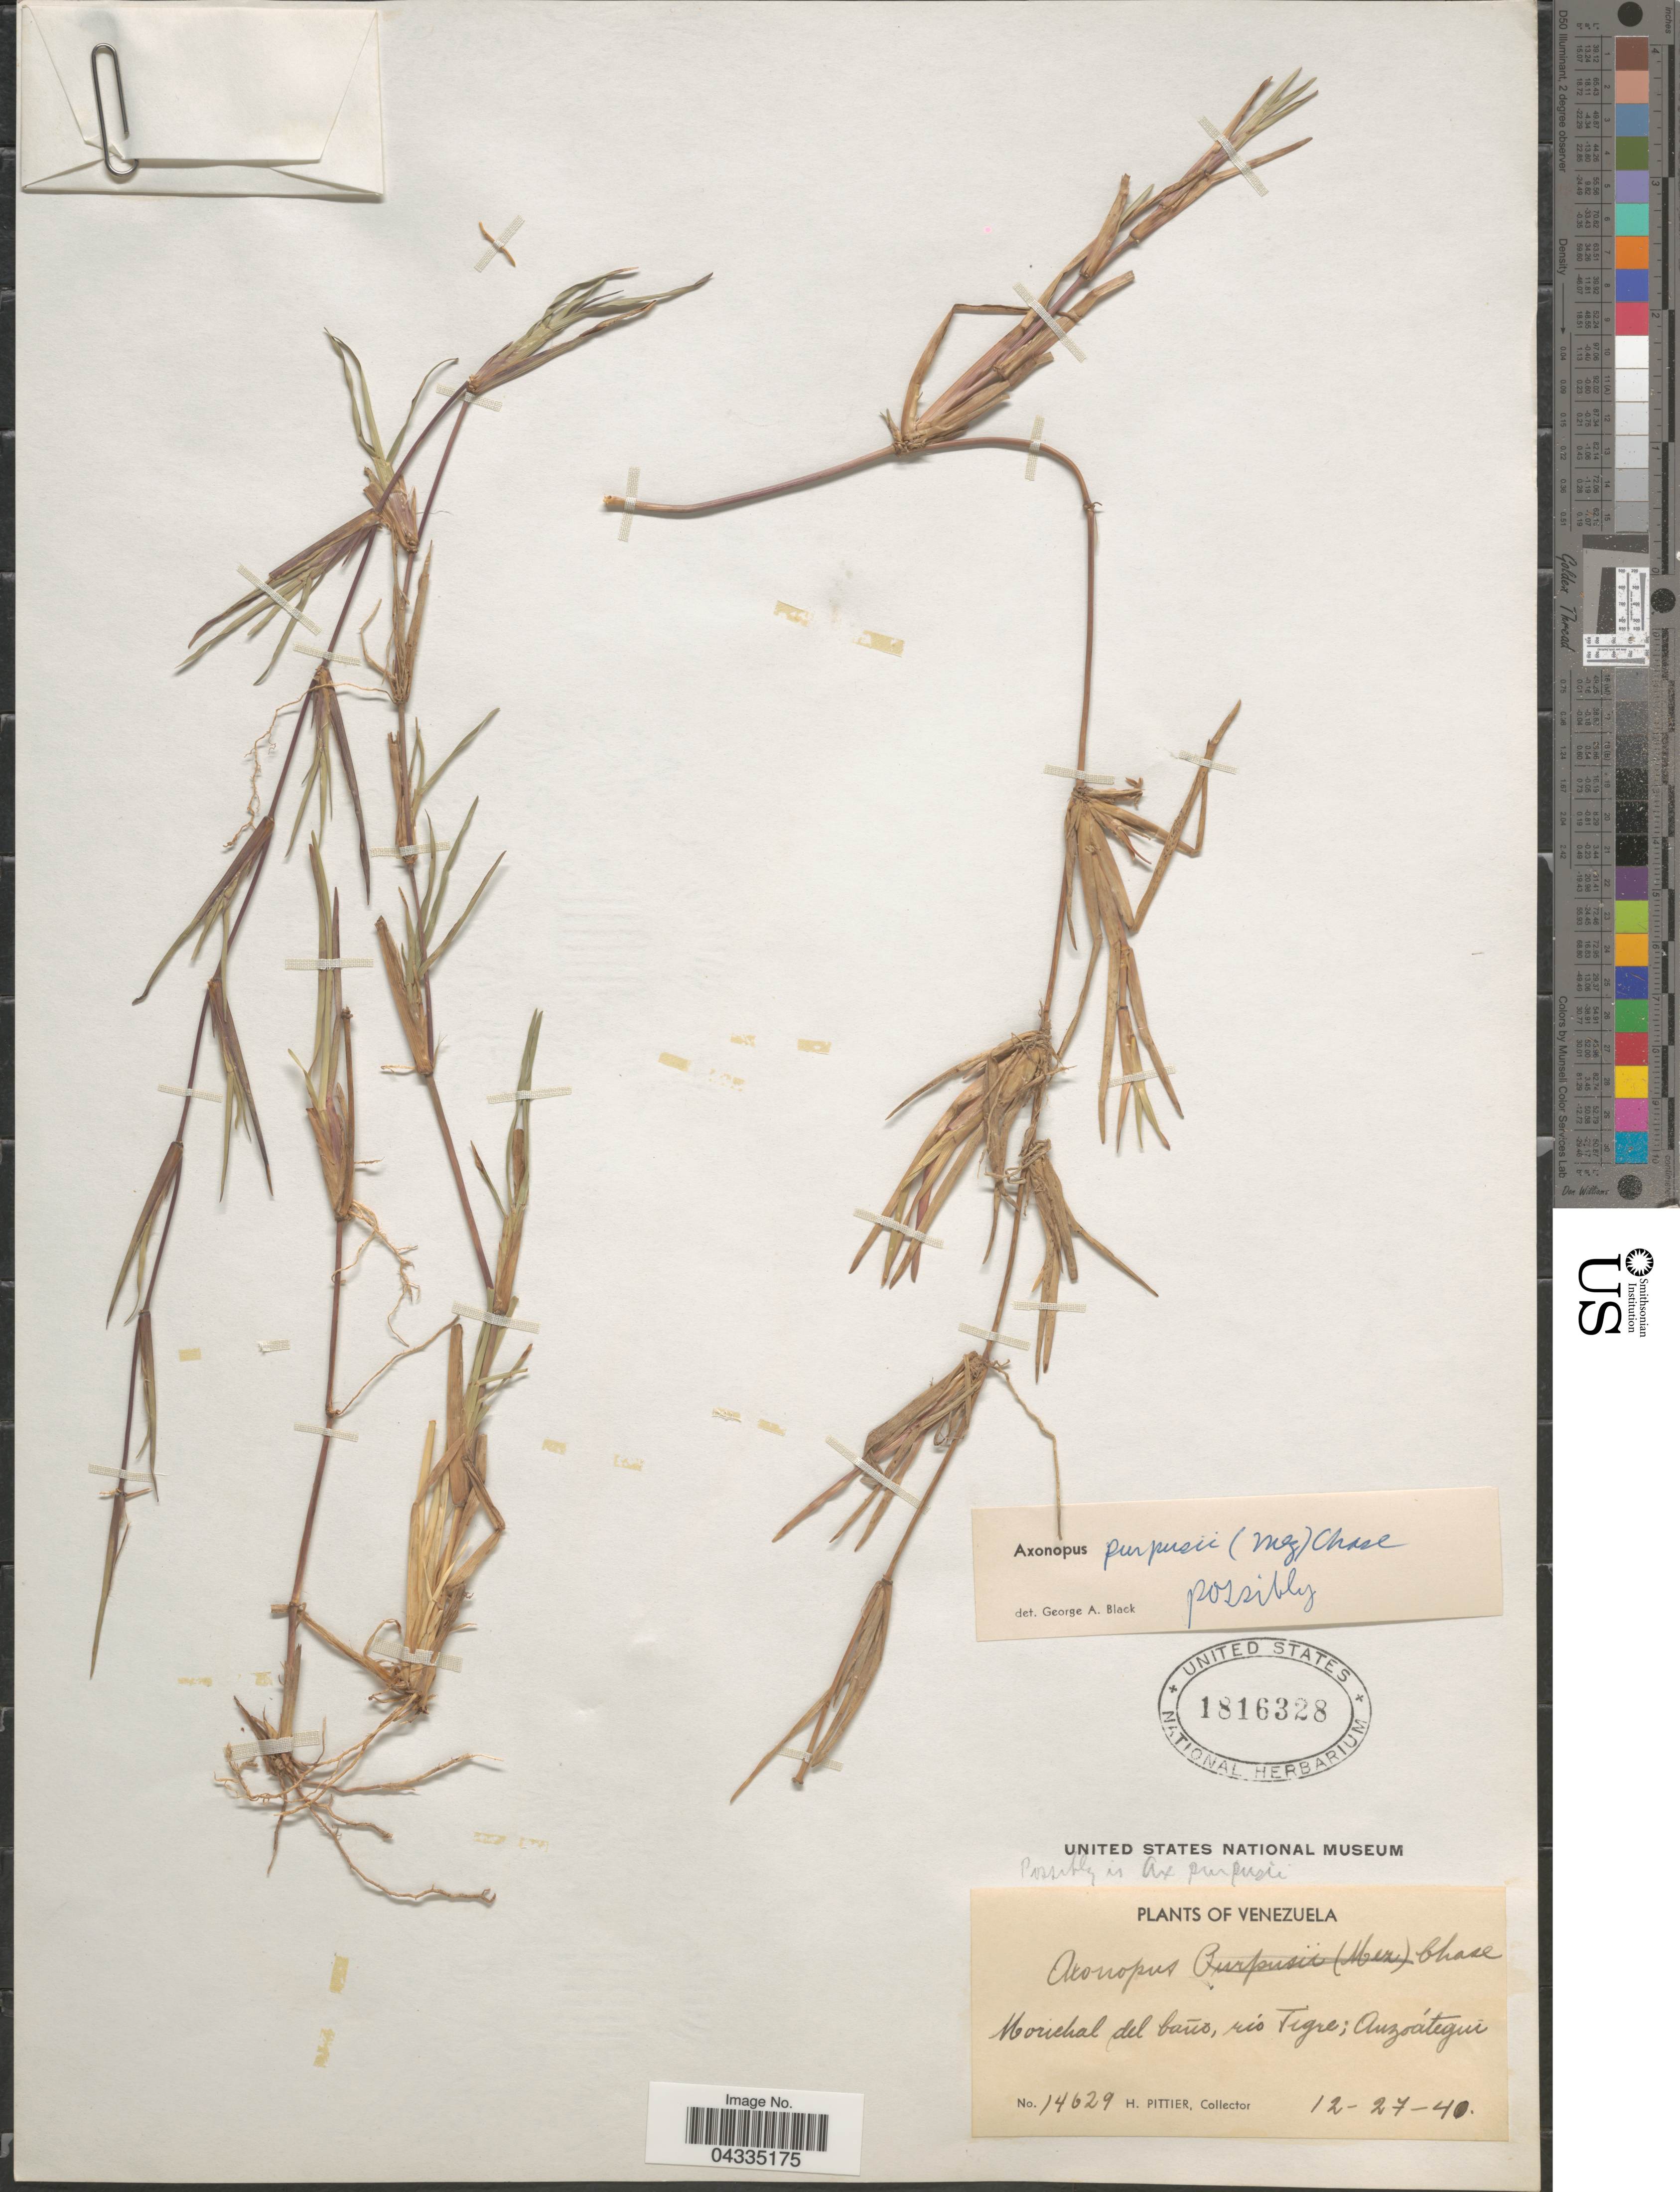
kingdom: Plantae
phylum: Tracheophyta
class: Liliopsida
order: Poales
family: Poaceae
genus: Axonopus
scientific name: Axonopus purpusii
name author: (Mez) Chase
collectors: H. F. Pittier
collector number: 14629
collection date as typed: Transcribed d/m/y: 27/12/40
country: Venezuela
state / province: Anzoategui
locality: Morichal del baño, rio Tigre.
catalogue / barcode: US 1816328